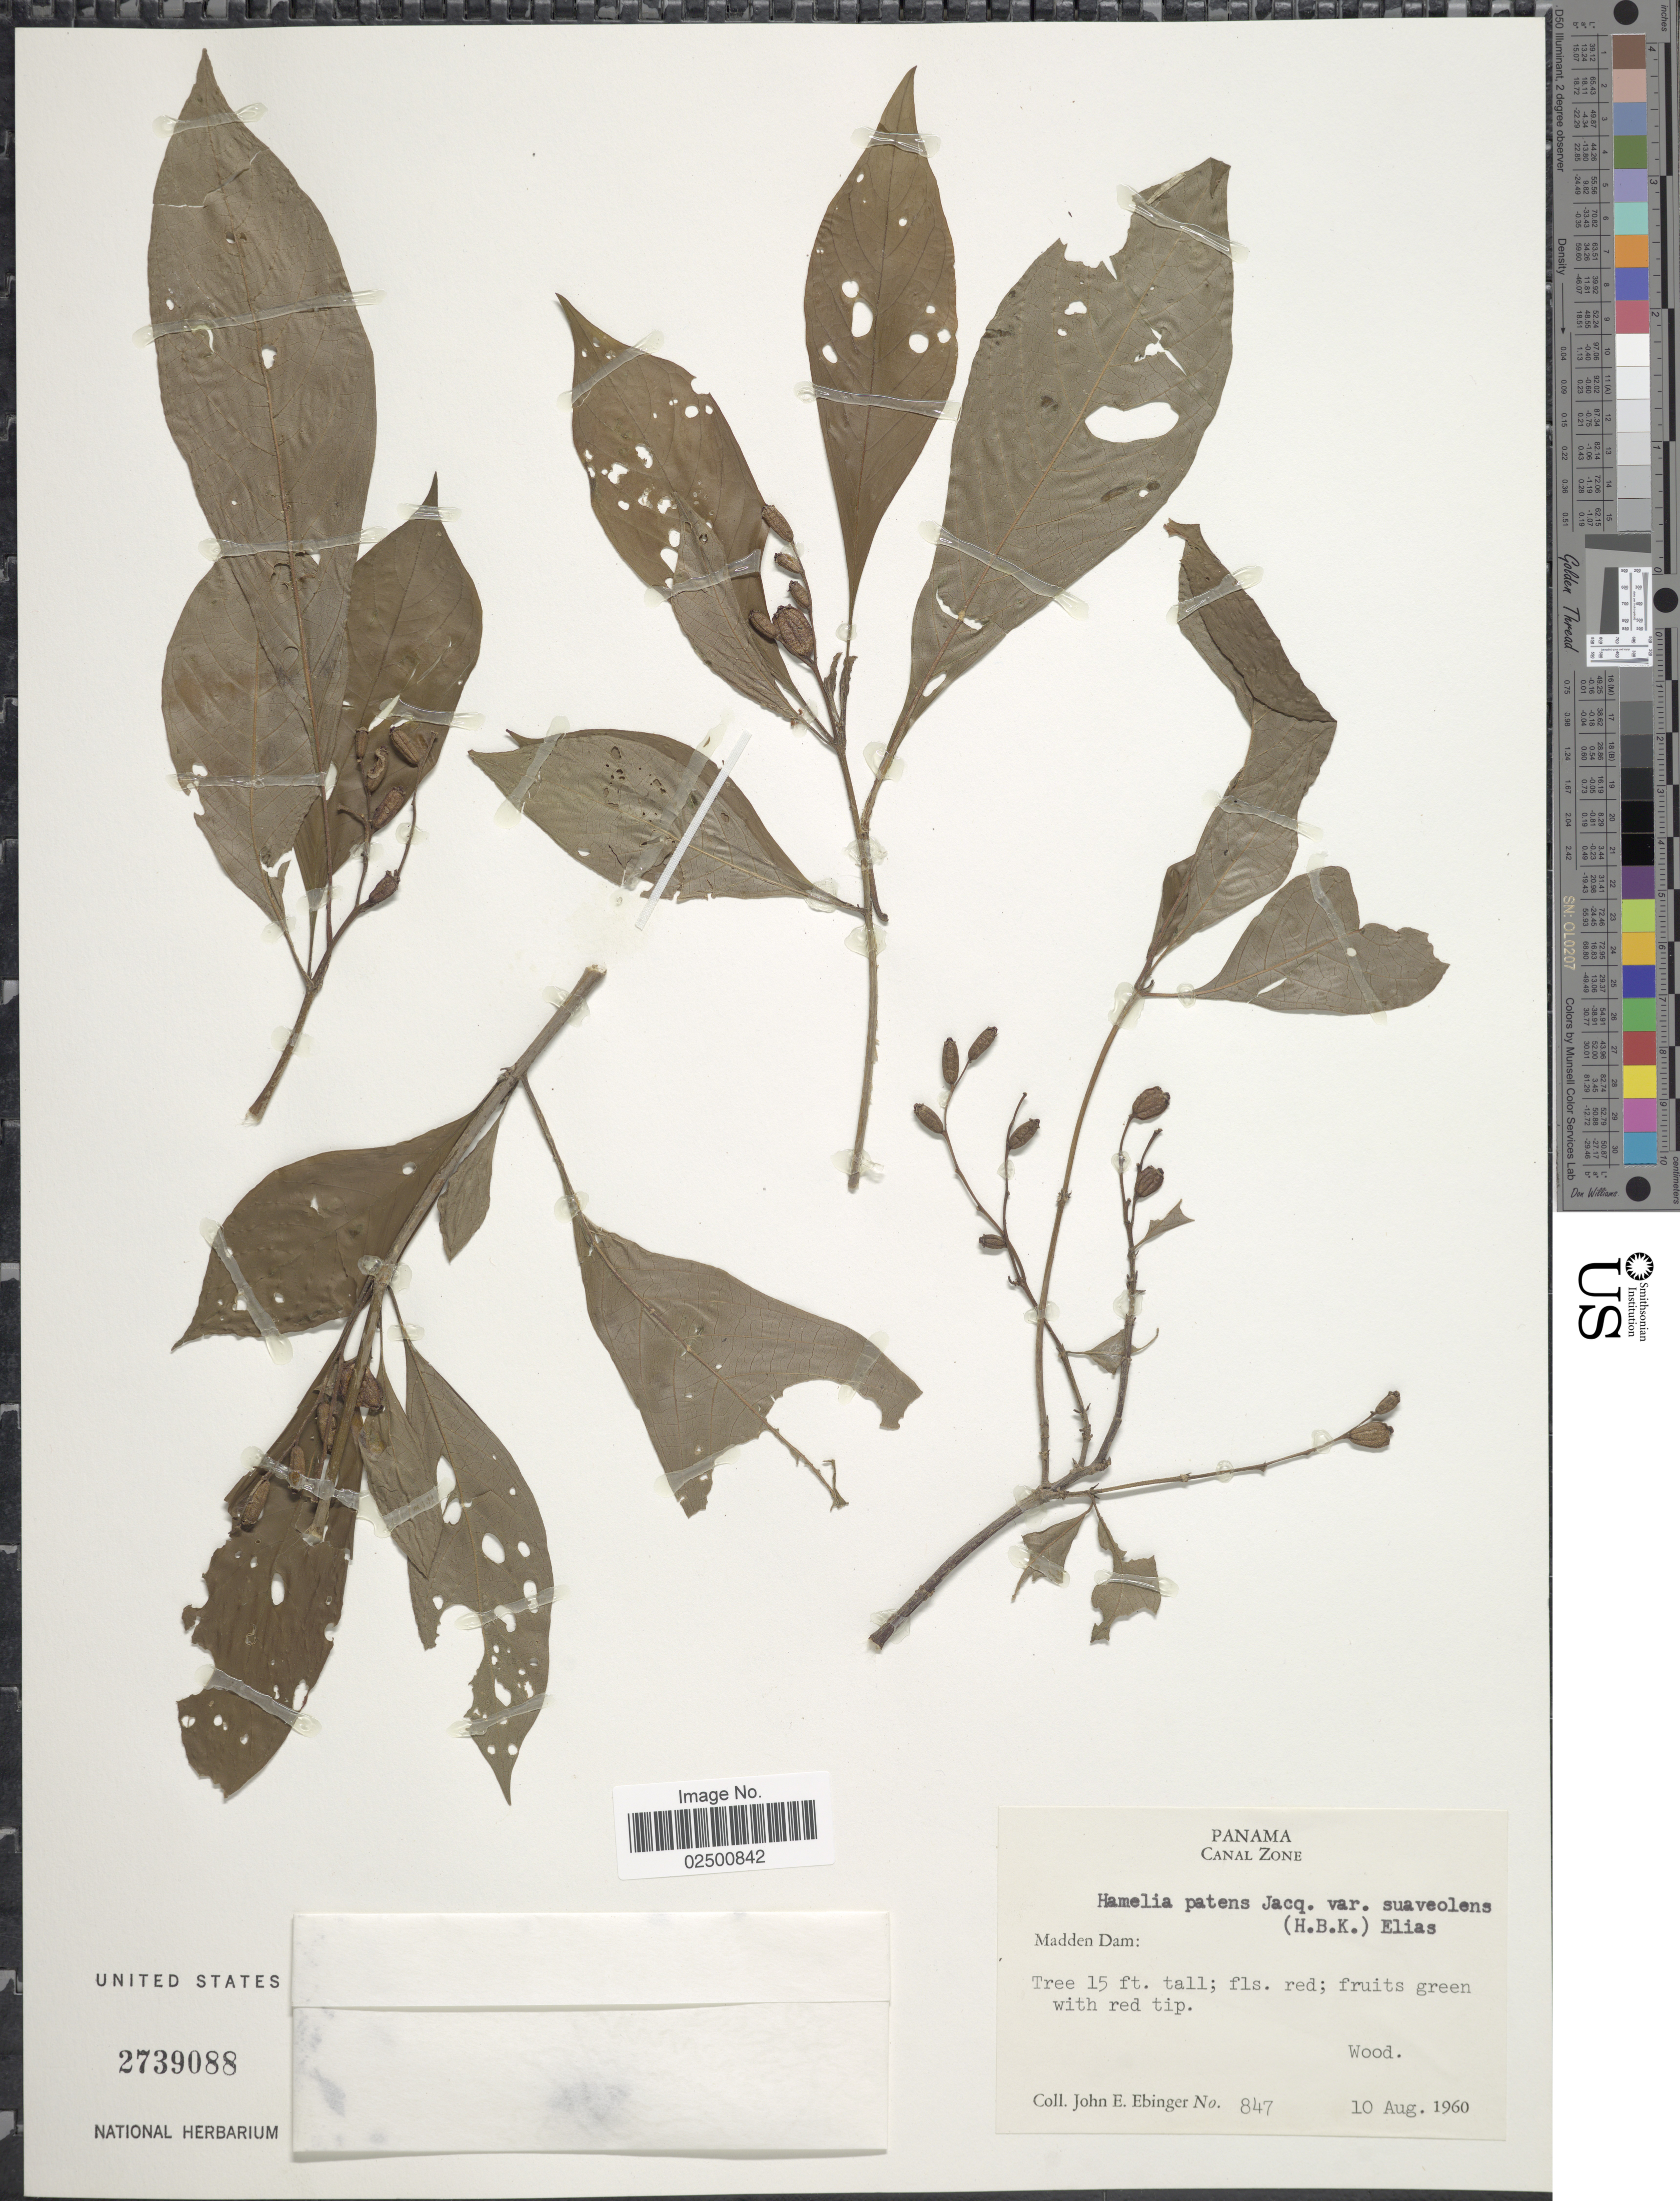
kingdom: Plantae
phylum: Tracheophyta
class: Magnoliopsida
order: Gentianales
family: Rubiaceae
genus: Hamelia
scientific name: Hamelia patens var. suaveolens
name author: (Kunth)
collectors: J. Ebinger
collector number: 847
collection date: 1960-08-10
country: Panama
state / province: Colón / Panamá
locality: Canal Zone. Madden Dam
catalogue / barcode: US 2739088